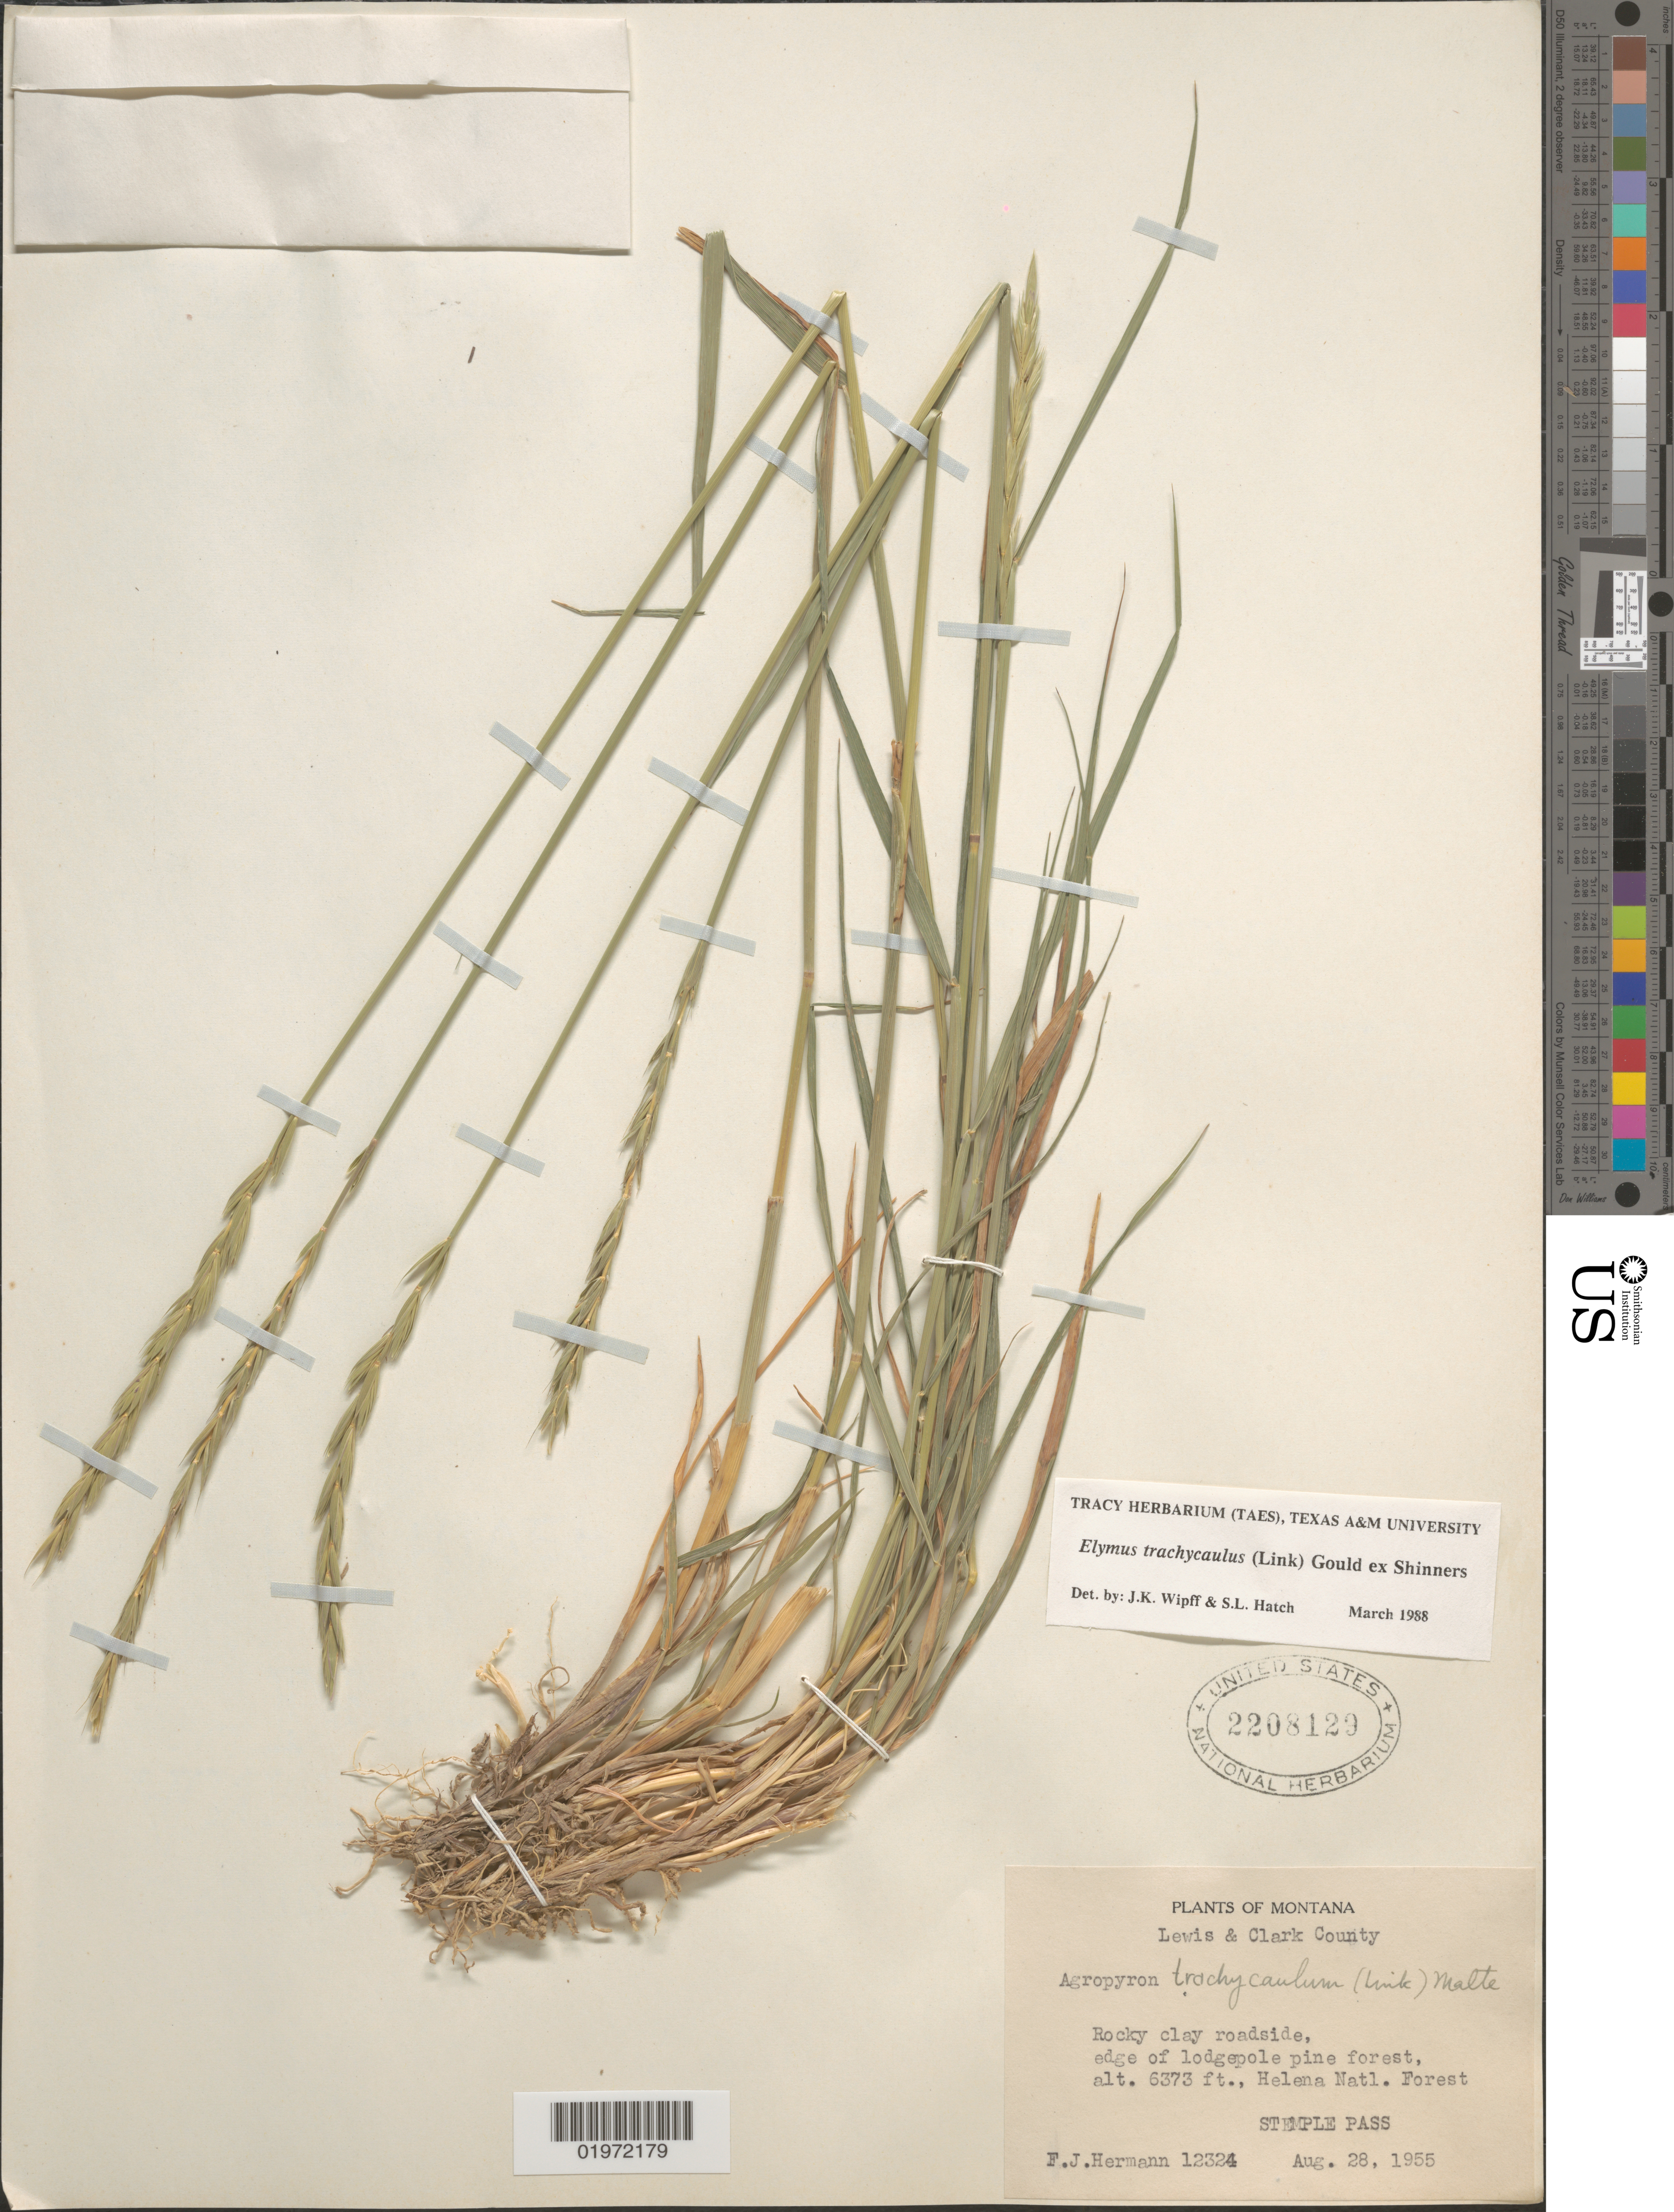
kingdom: Plantae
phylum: Tracheophyta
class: Liliopsida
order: Poales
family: Poaceae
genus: Elymus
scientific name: Elymus trachycaulus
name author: (Link) Gould ex Shinners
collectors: F. J. Hermann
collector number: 12324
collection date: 1955-08-28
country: United States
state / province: Montana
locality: Lewis & Clark County. Helena Natl. Forest. Stemple Pass.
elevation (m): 1942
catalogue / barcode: US 2208129